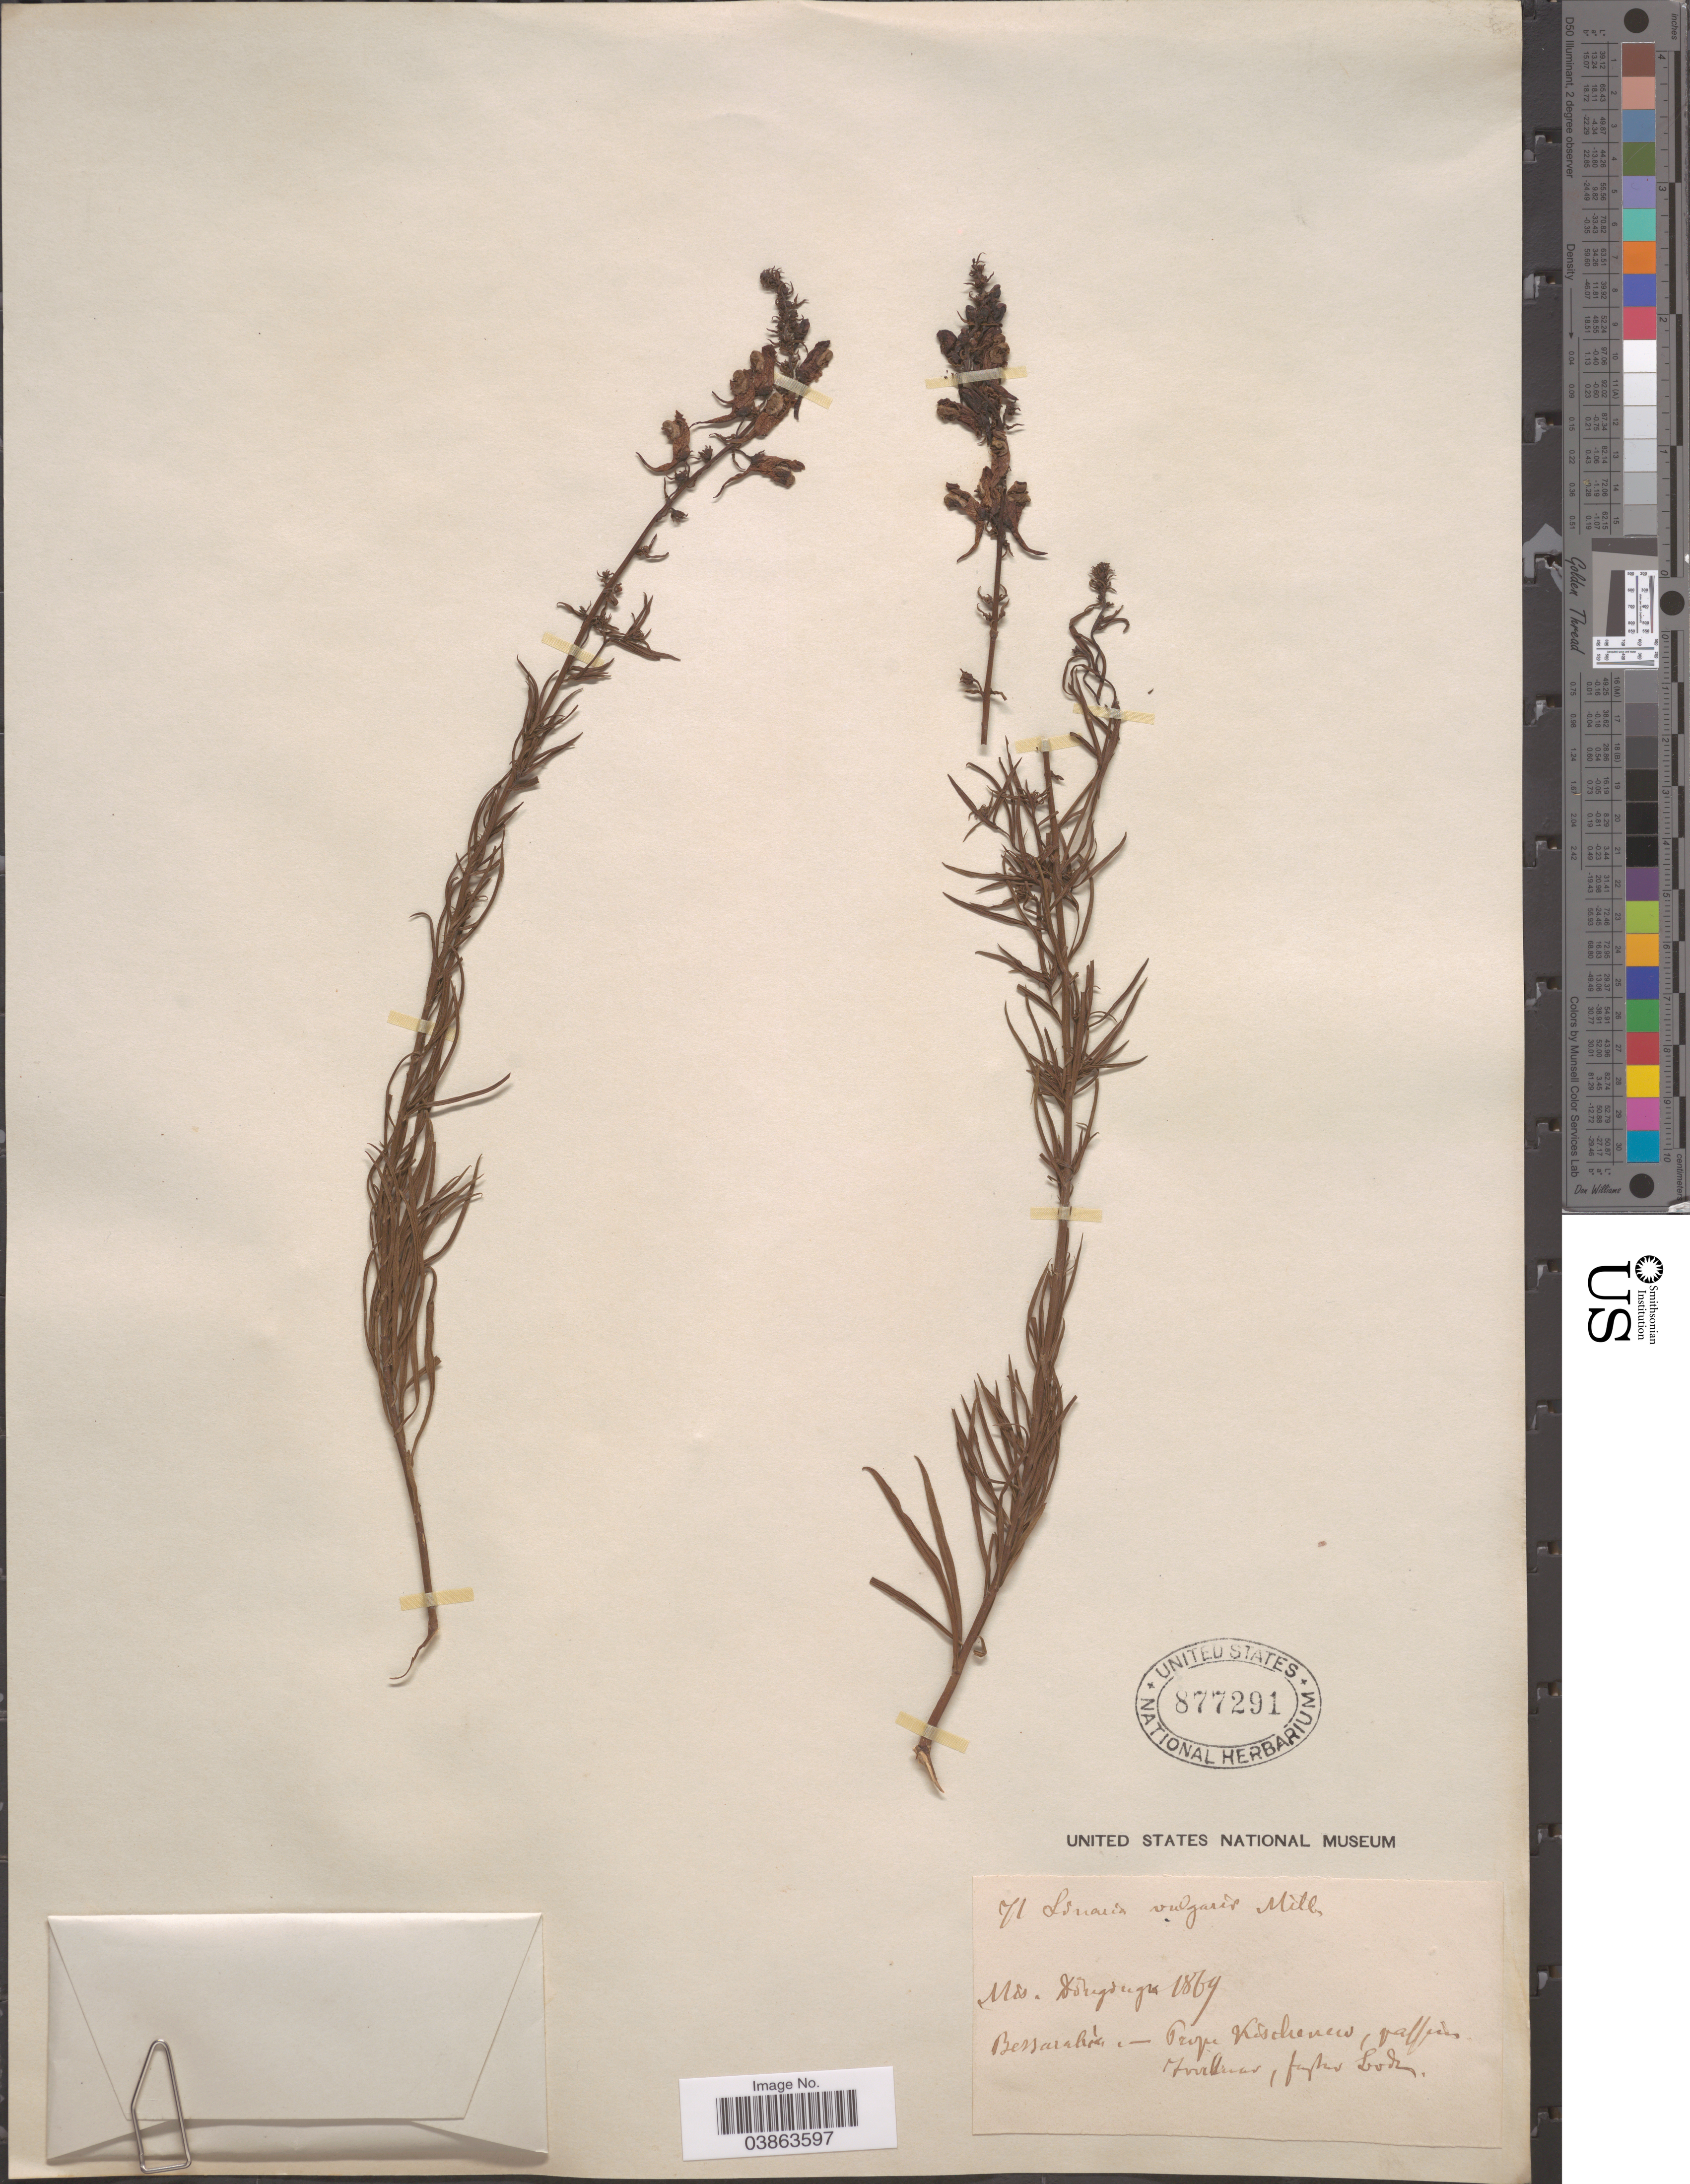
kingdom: Plantae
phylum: Tracheophyta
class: Magnoliopsida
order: Lamiales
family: Plantaginaceae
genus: Linaria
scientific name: Linaria vulgaris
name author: Mill.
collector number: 71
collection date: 1869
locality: Bessarabia - Prope Kischenew, vallées [illegible text].[interpreted]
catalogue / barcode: US 877291